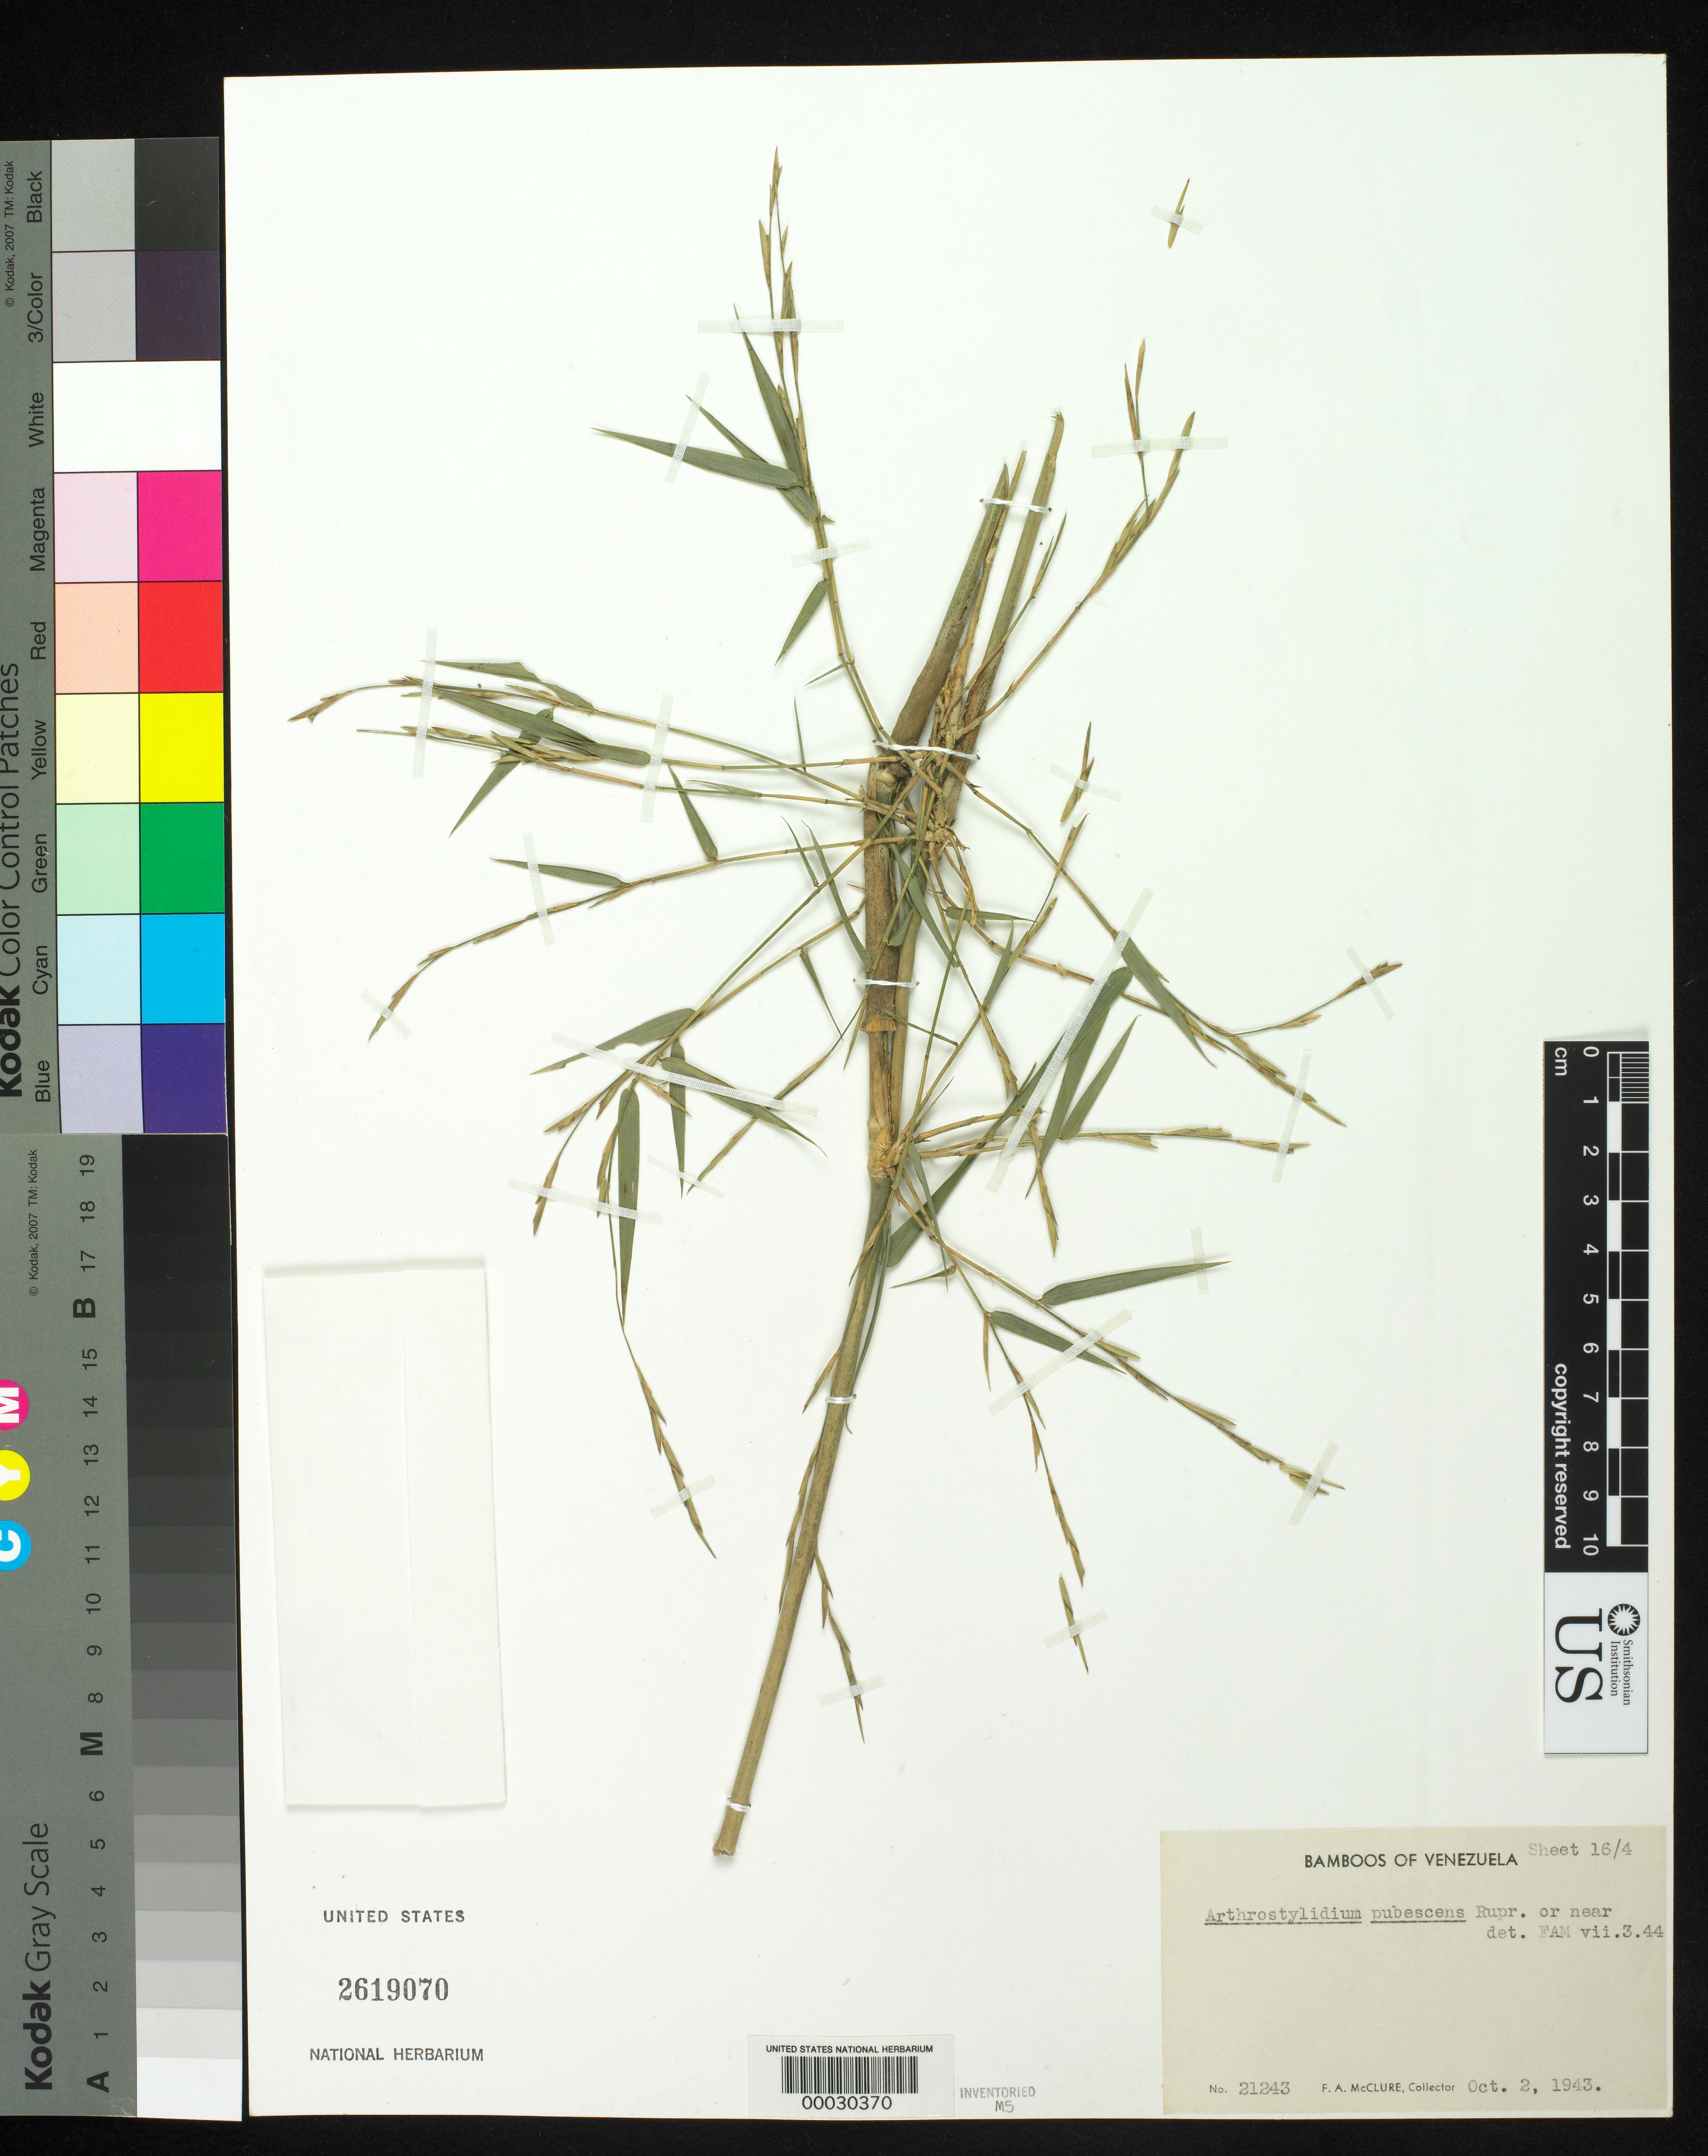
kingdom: Plantae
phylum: Tracheophyta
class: Liliopsida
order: Poales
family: Poaceae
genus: Arthrostylidium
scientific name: Arthrostylidium pubescens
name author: Rupr.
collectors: F. A. McClure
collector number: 21243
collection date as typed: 02 Oct 1943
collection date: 1943-10-02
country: Brazil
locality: El avila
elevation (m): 1700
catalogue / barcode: US 2619070